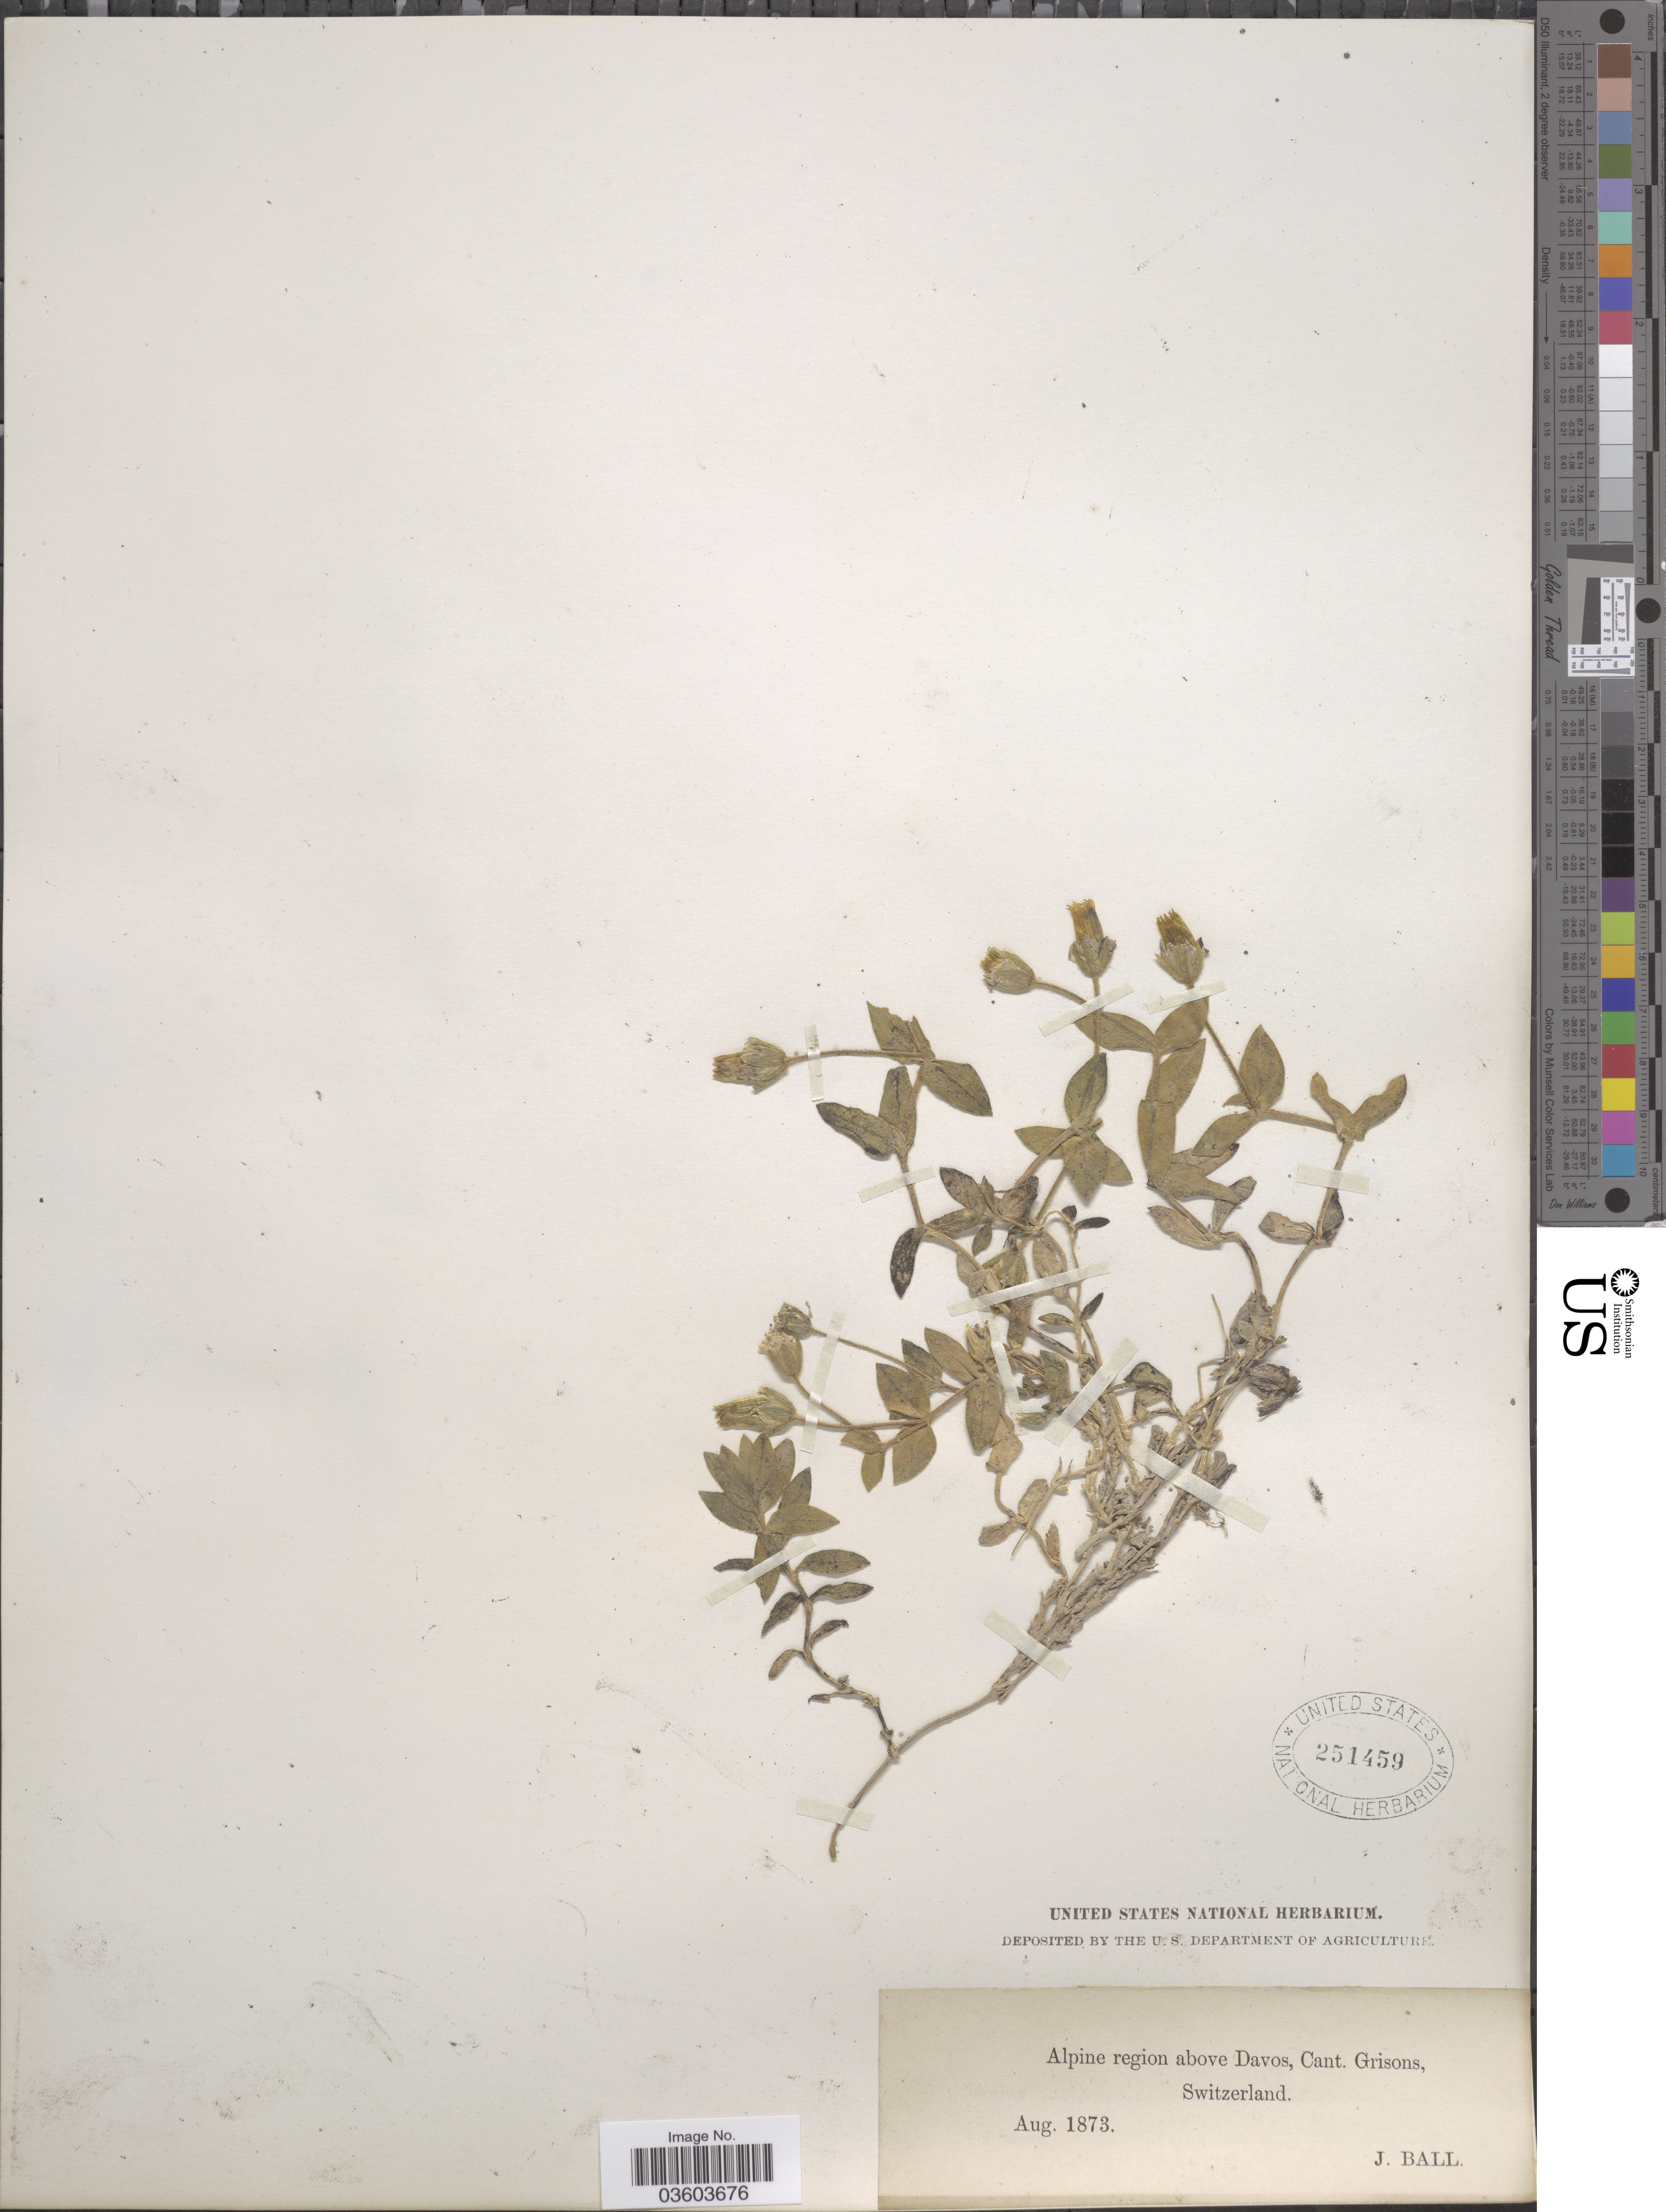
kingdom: Plantae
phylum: Tracheophyta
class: Magnoliopsida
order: Caryophyllales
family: Caryophyllaceae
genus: Cerastium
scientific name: Cerastium sp.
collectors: J. Ball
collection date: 1873-08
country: Switzerland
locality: Alpine region above Davos, Cant. Grisons.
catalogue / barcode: US 251459